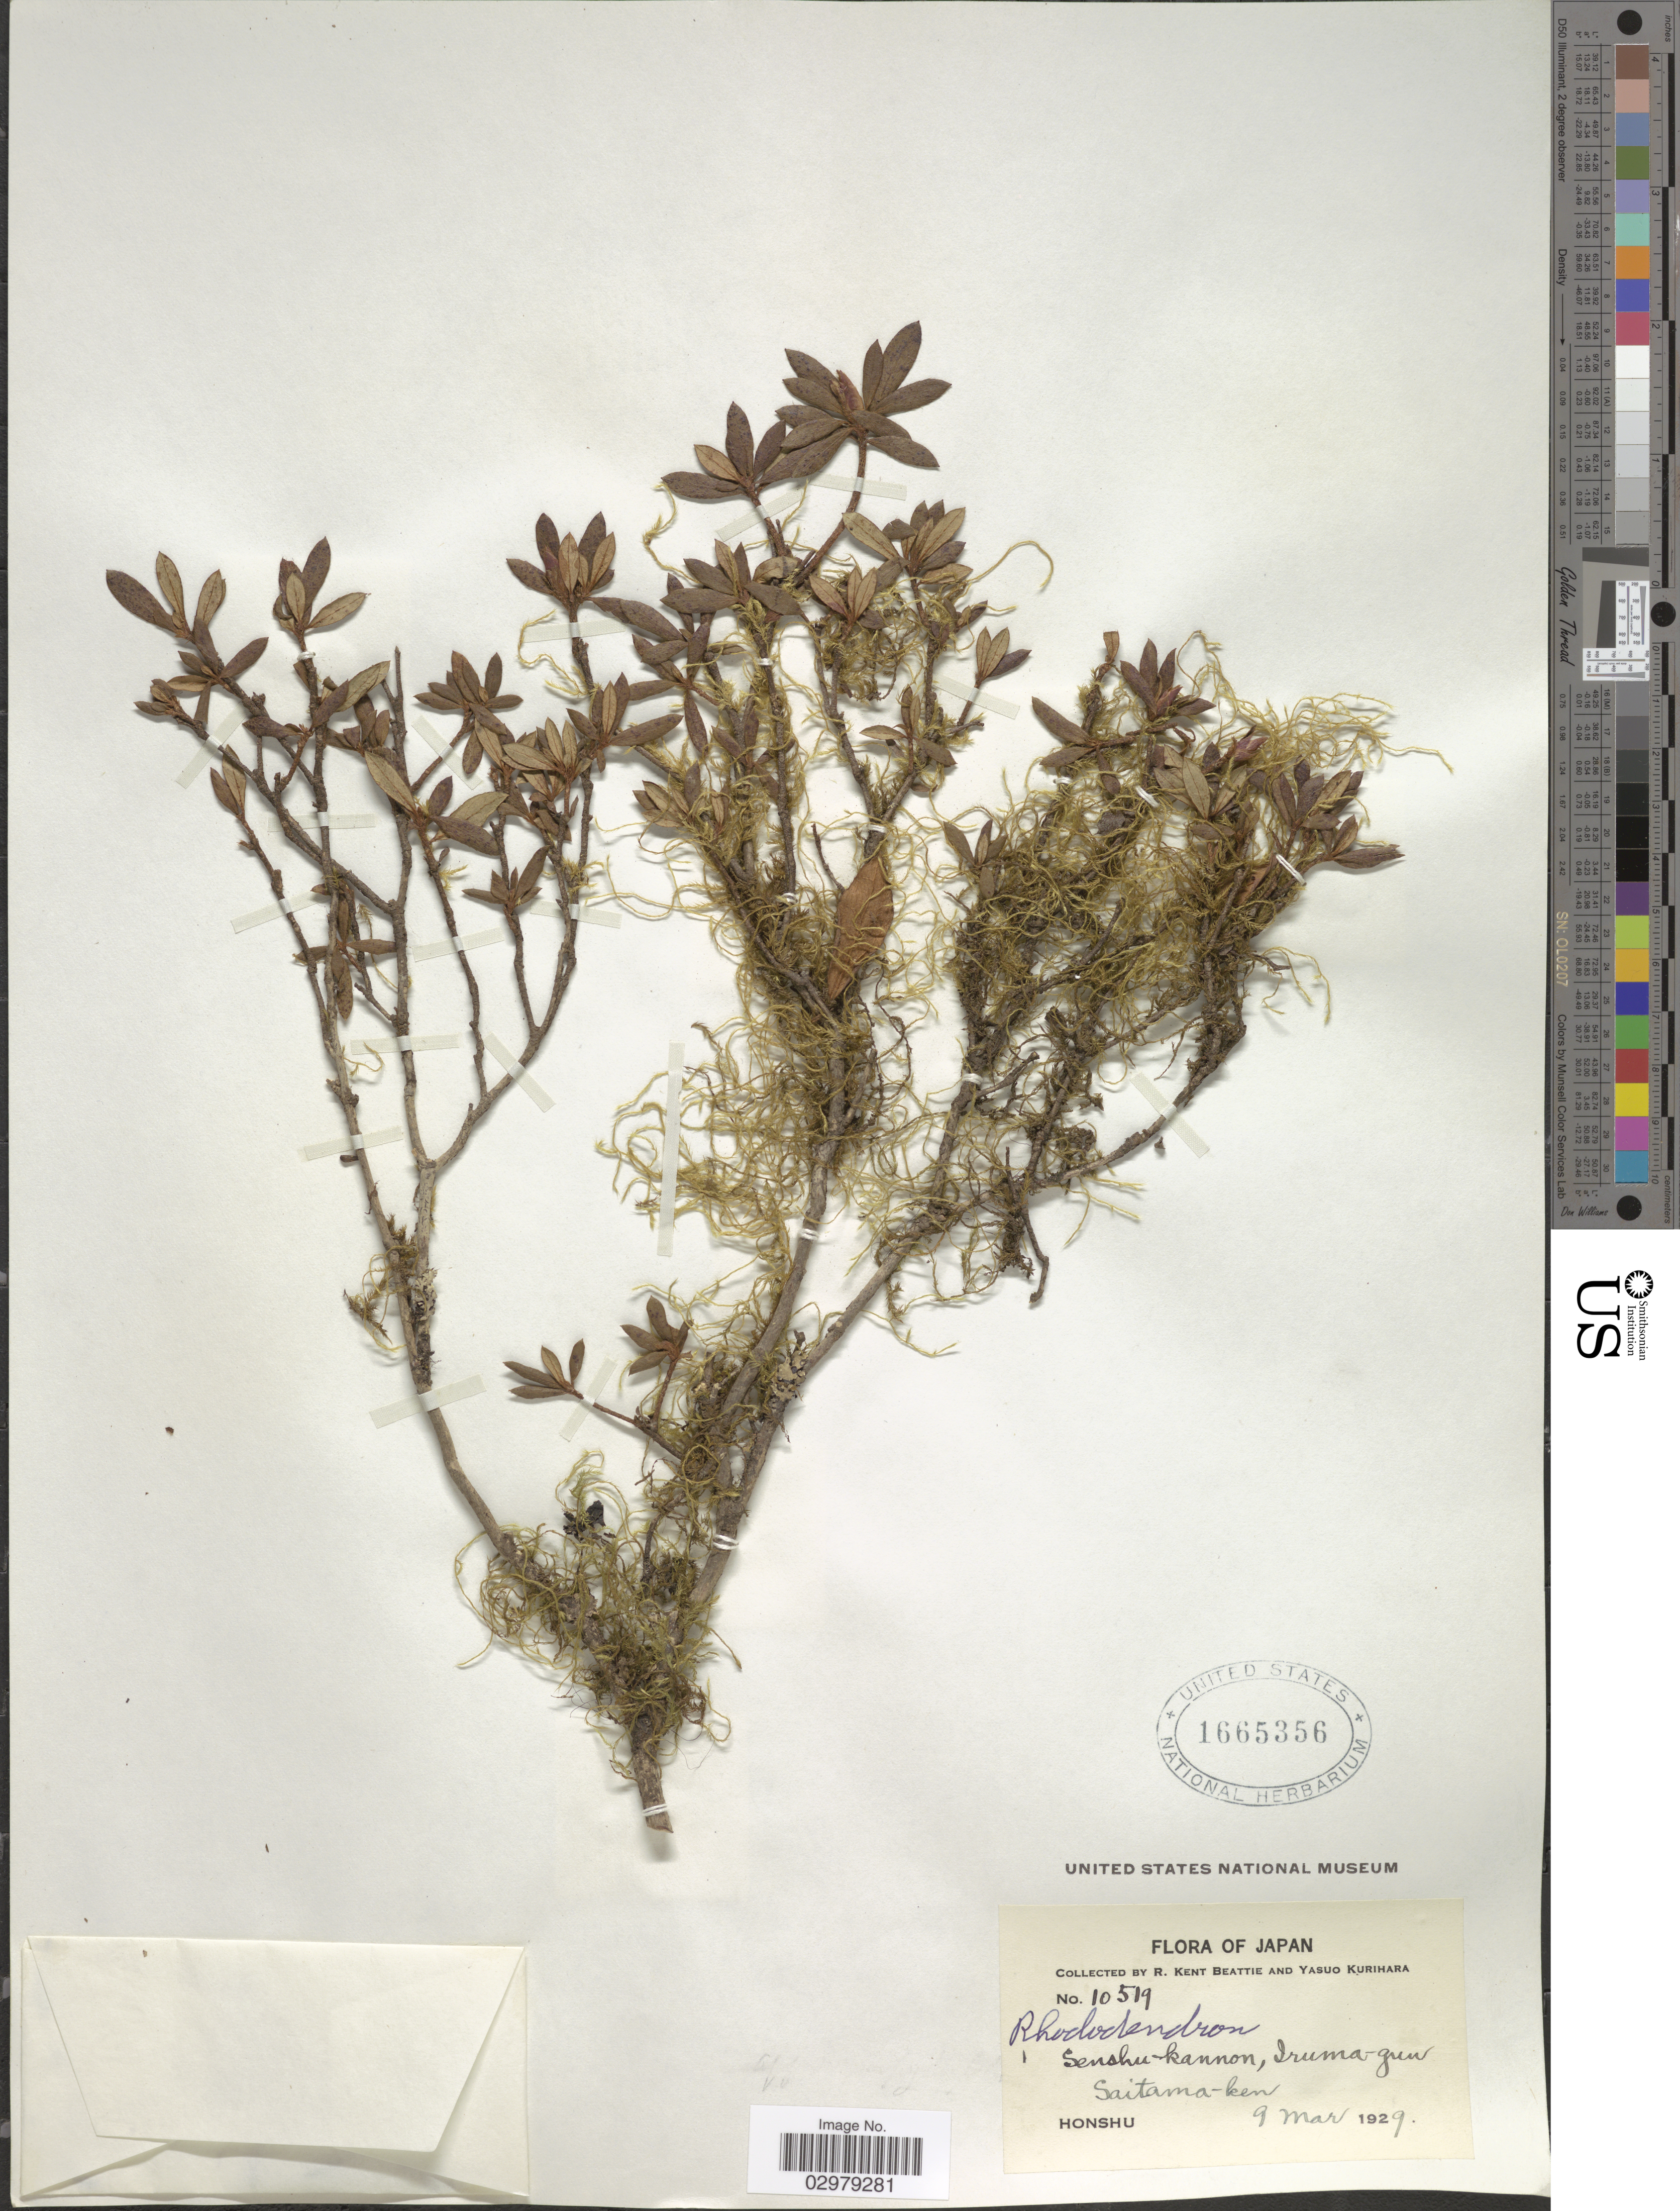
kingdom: Plantae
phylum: Tracheophyta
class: Magnoliopsida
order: Ericales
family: Ericaceae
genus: Rhododendron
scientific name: Rhododendron sp.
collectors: R. K. Beattie & Y. Kurihara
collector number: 10519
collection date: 1929-03-09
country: Japan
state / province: Saitama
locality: Senshu-kannon, Iruma-gun Saitama-ken.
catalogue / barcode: US 1665356